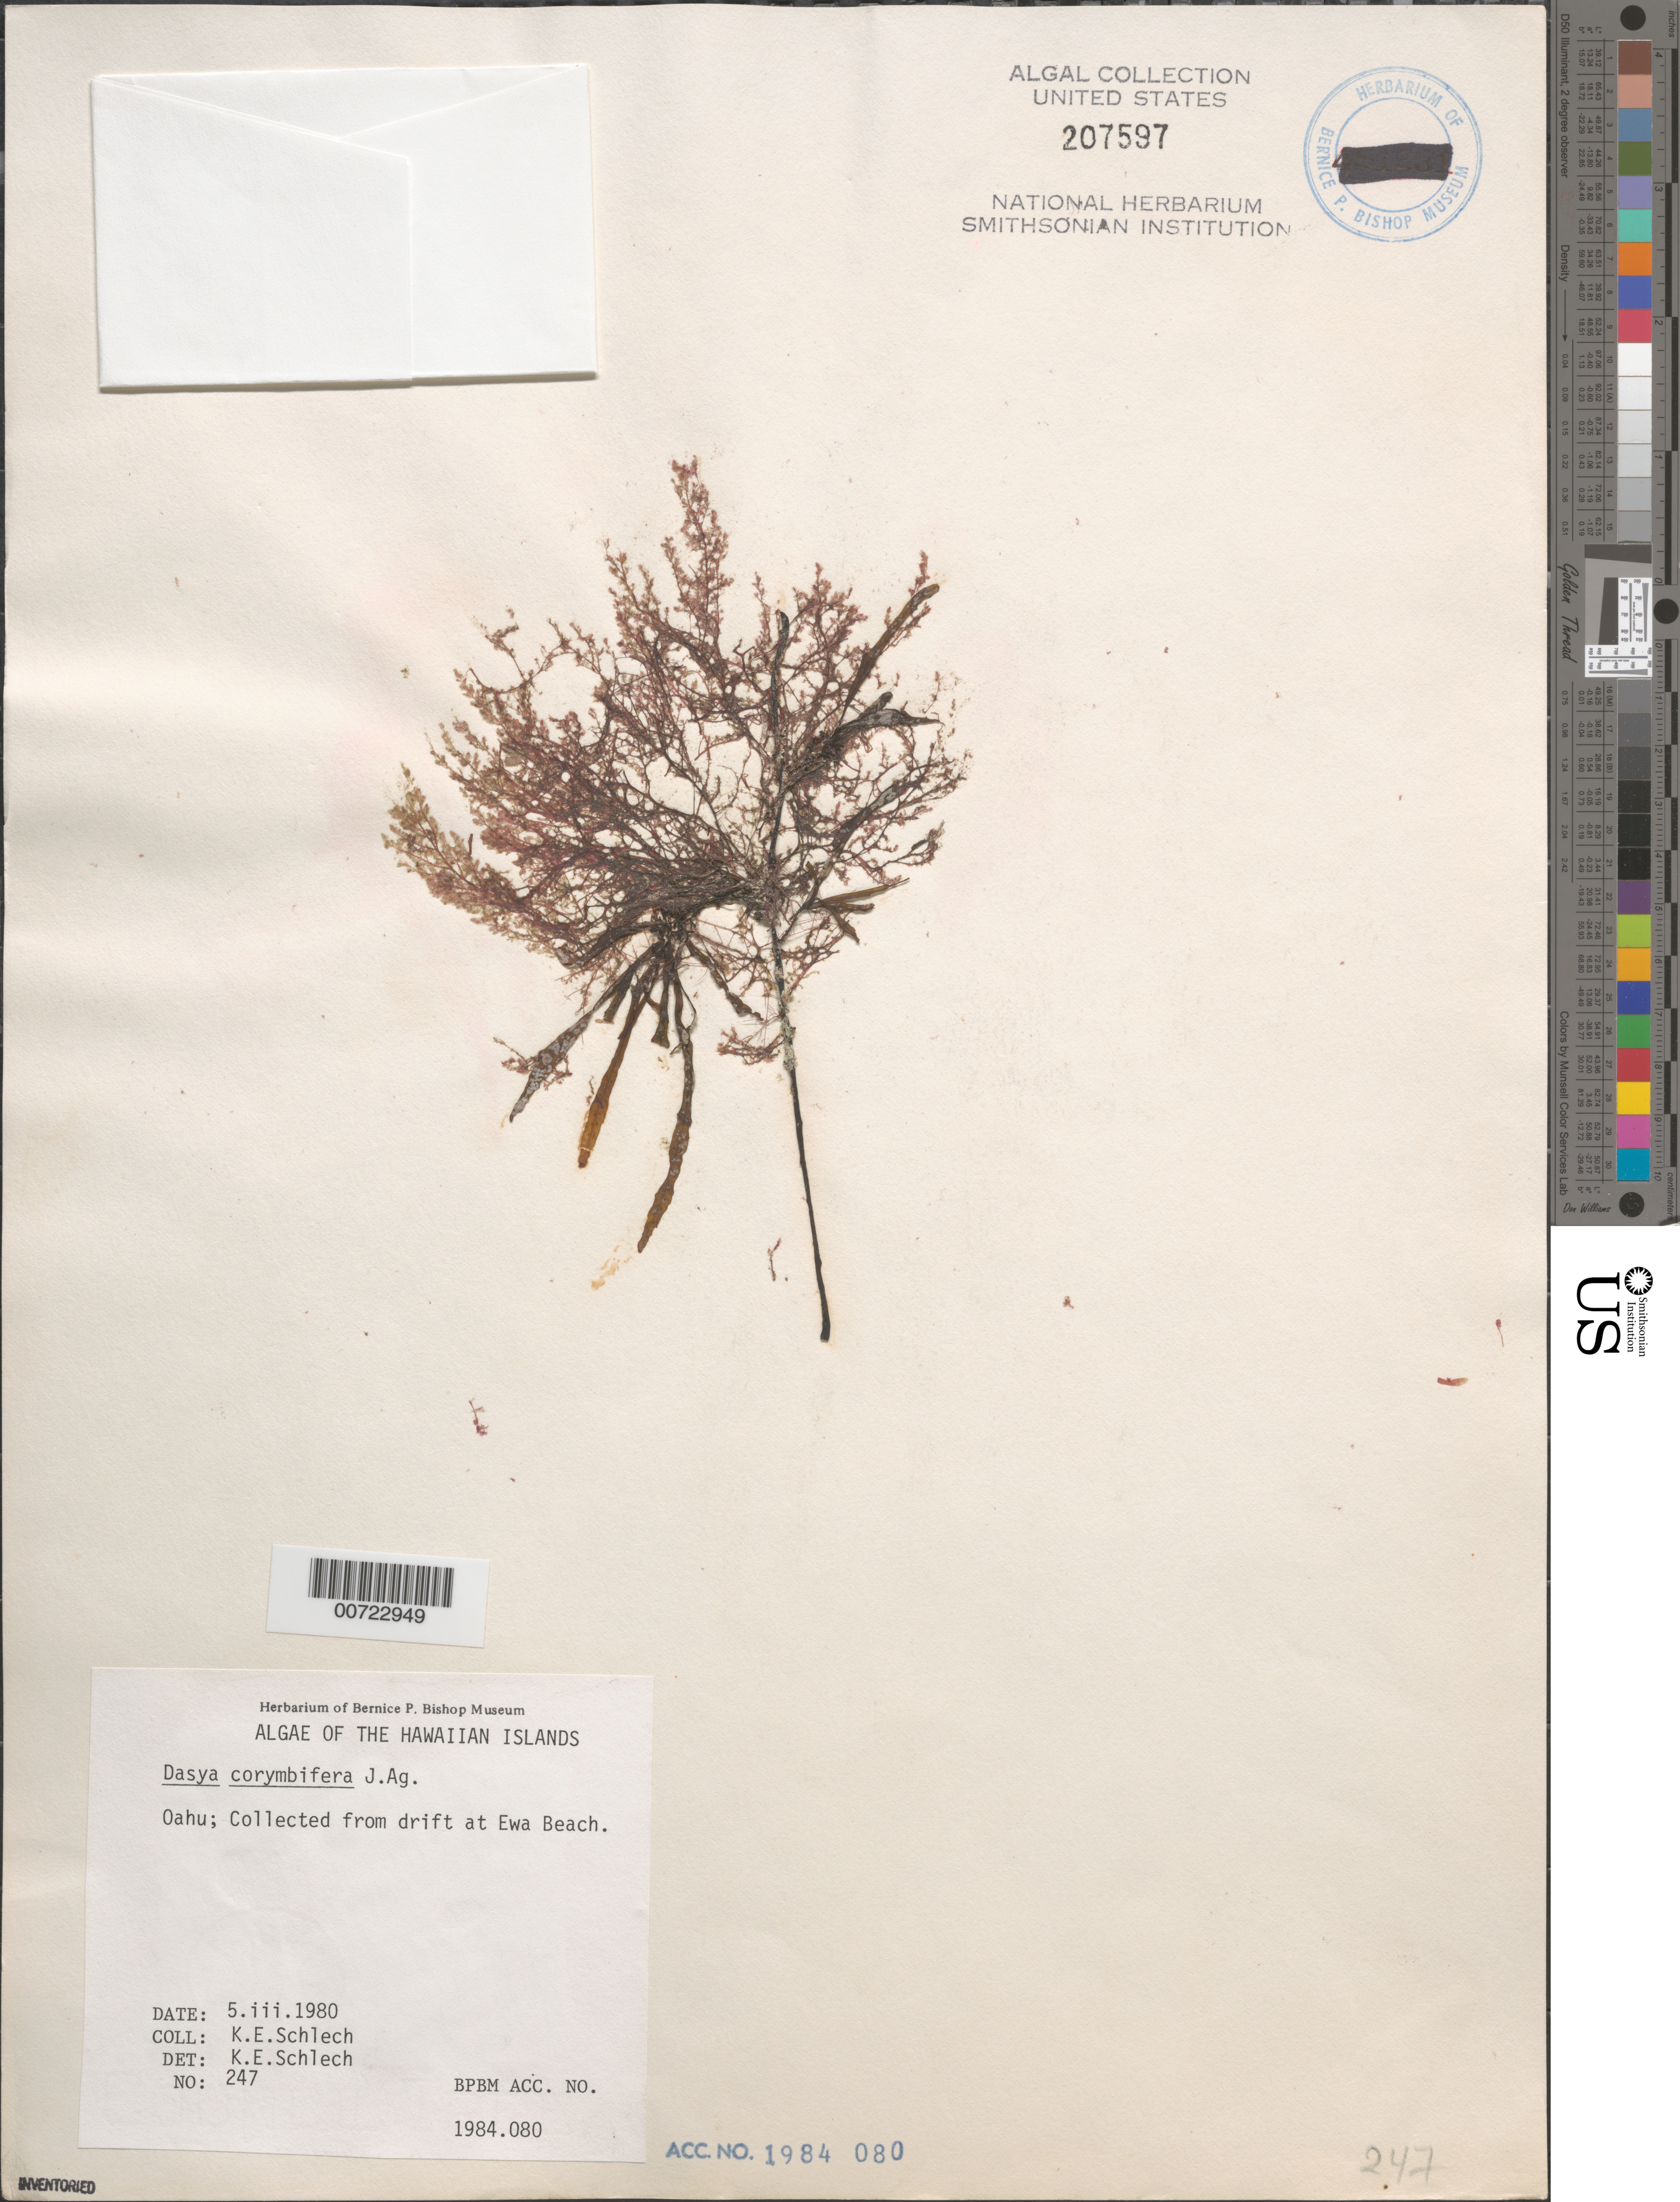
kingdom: Plantae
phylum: Rhodophyta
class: Florideophyceae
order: Ceramiales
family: Dasyaceae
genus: Dasya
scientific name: Dasya corymbifera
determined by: Schlech, K. E.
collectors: K. Schlech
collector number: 247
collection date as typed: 05 Mar 1980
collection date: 1980-03-05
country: United States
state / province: Hawaii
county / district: Honolulu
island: Oahu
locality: Ewa Beach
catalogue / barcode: US 207597